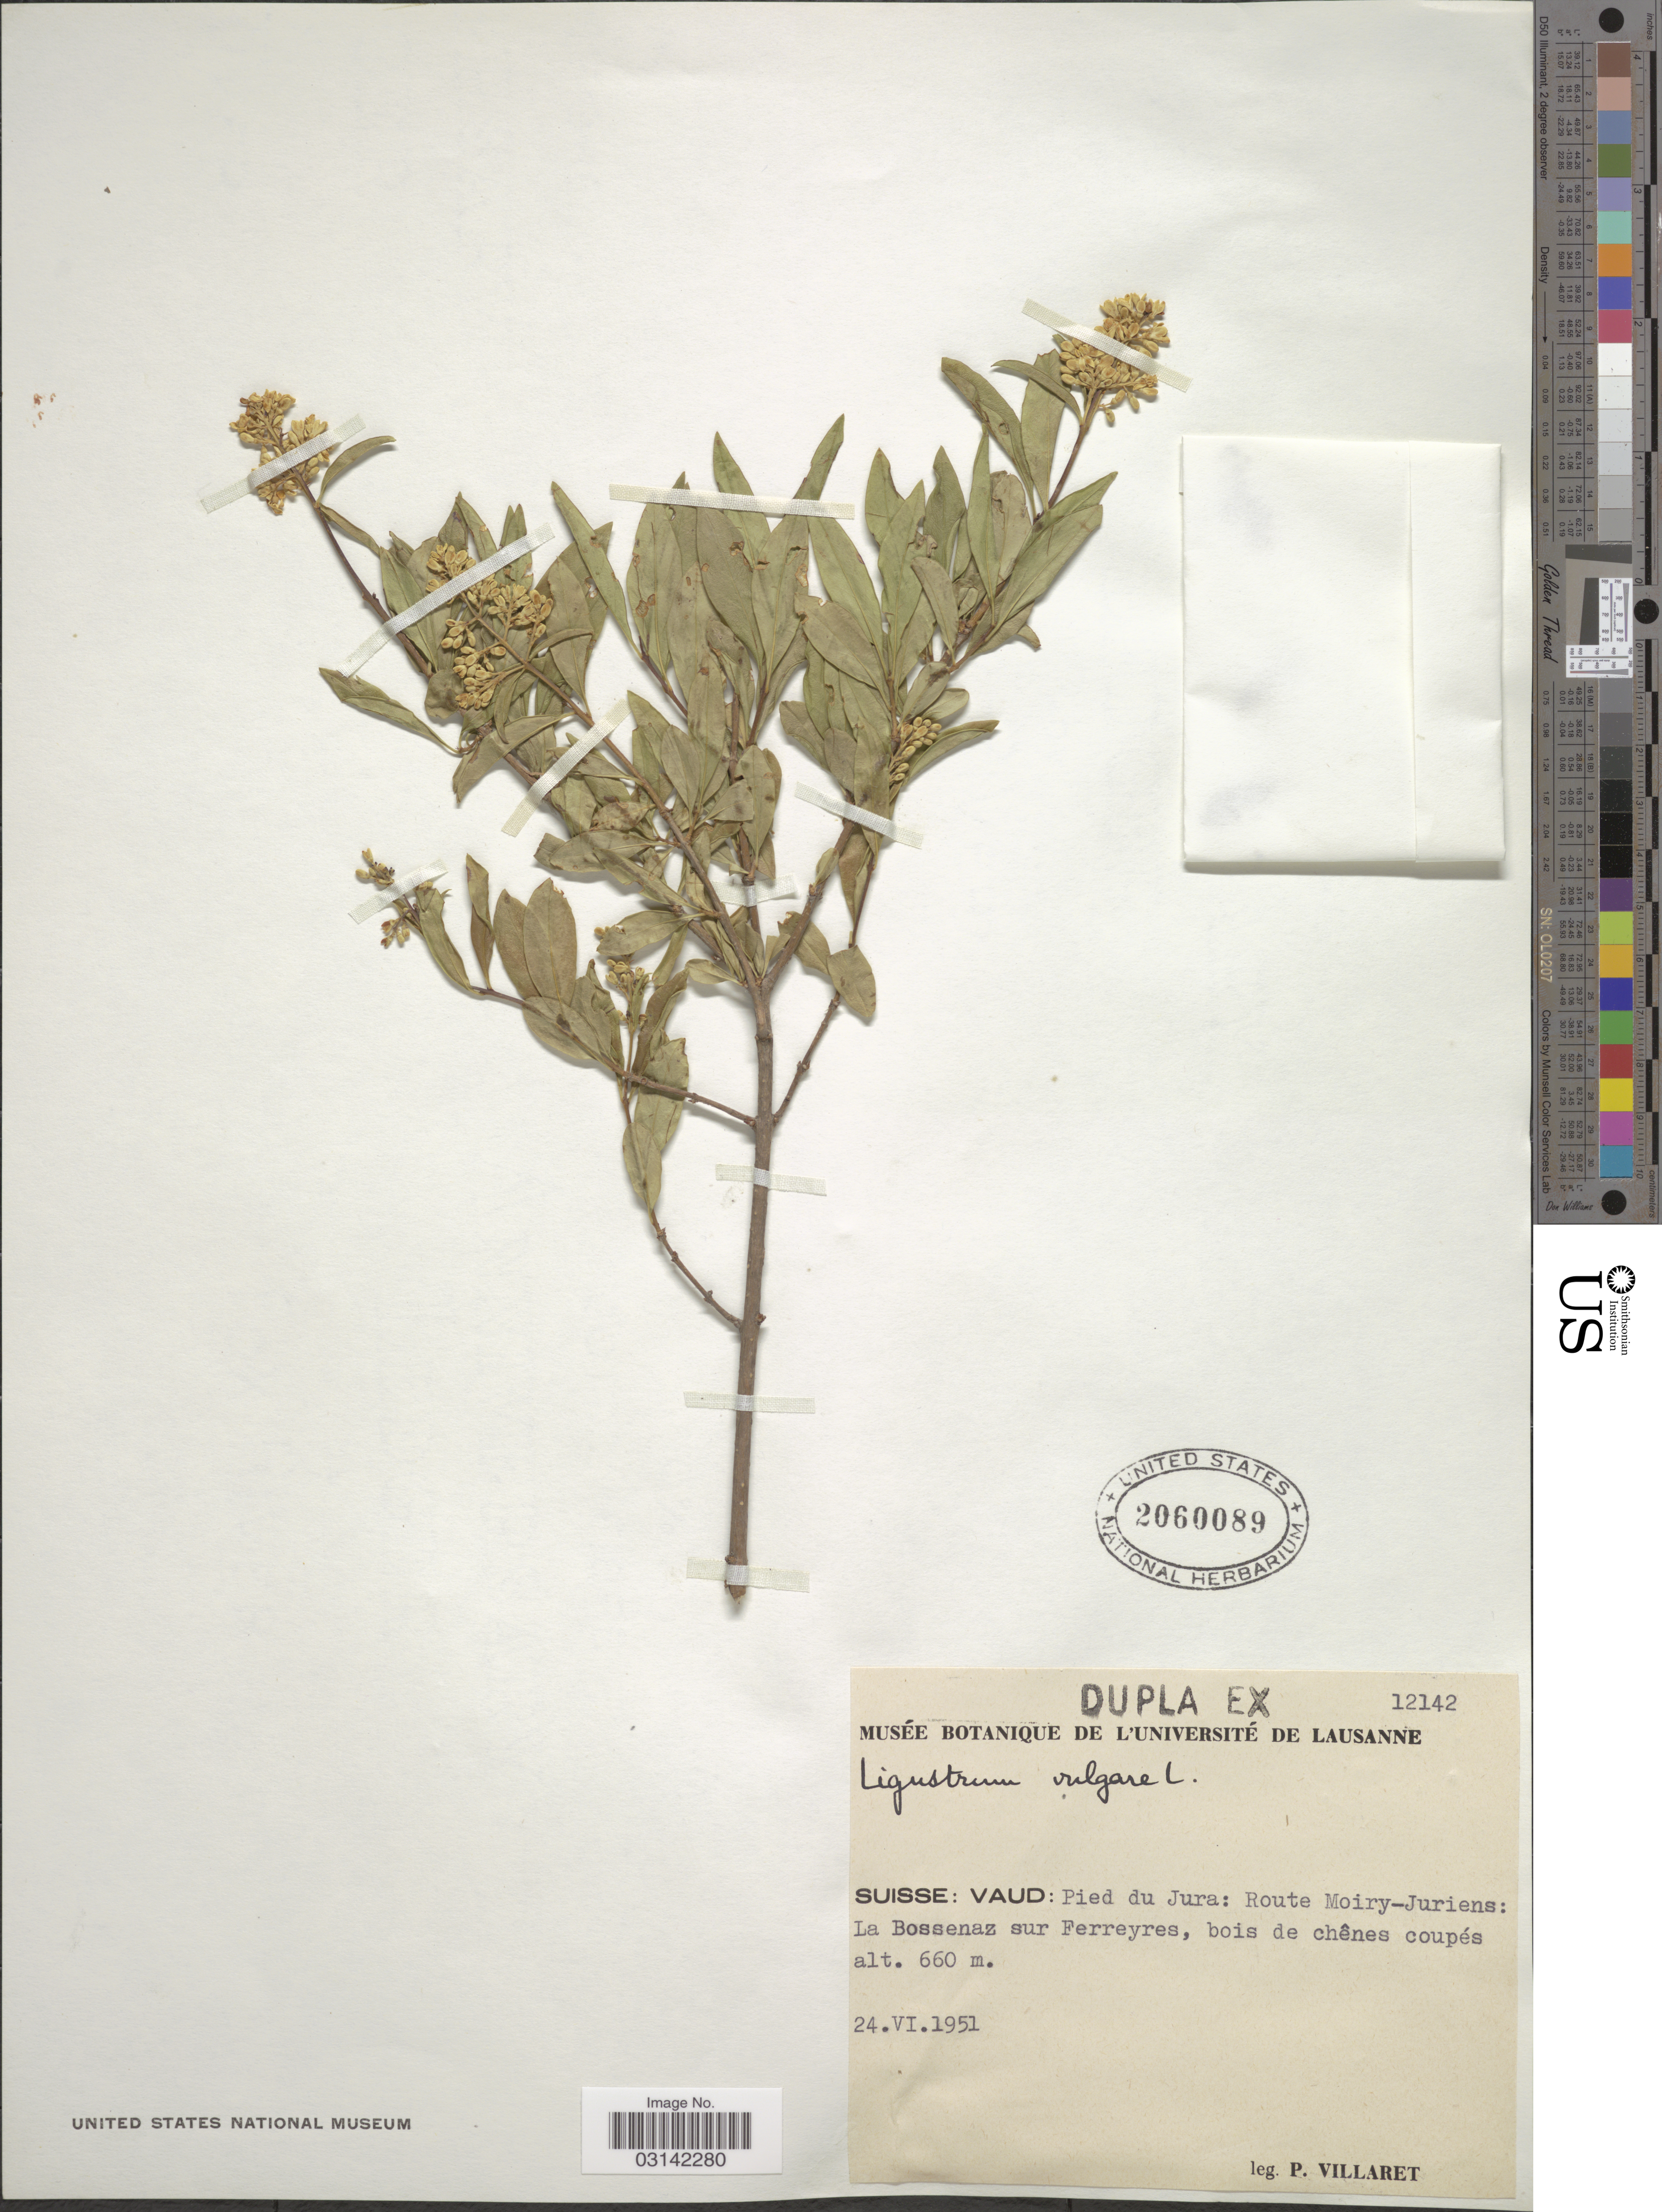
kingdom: Plantae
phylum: Tracheophyta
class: Magnoliopsida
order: Lamiales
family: Oleaceae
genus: Ligustrum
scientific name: Ligustrum vulgare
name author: L.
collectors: P. Villaret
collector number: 12142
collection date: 1951-06-24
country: Switzerland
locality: Suisse: Vaud: Pied du Jura: Route Moiry-Juriens: La Bossenaz sur Ferreyres.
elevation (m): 660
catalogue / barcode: US 2060089